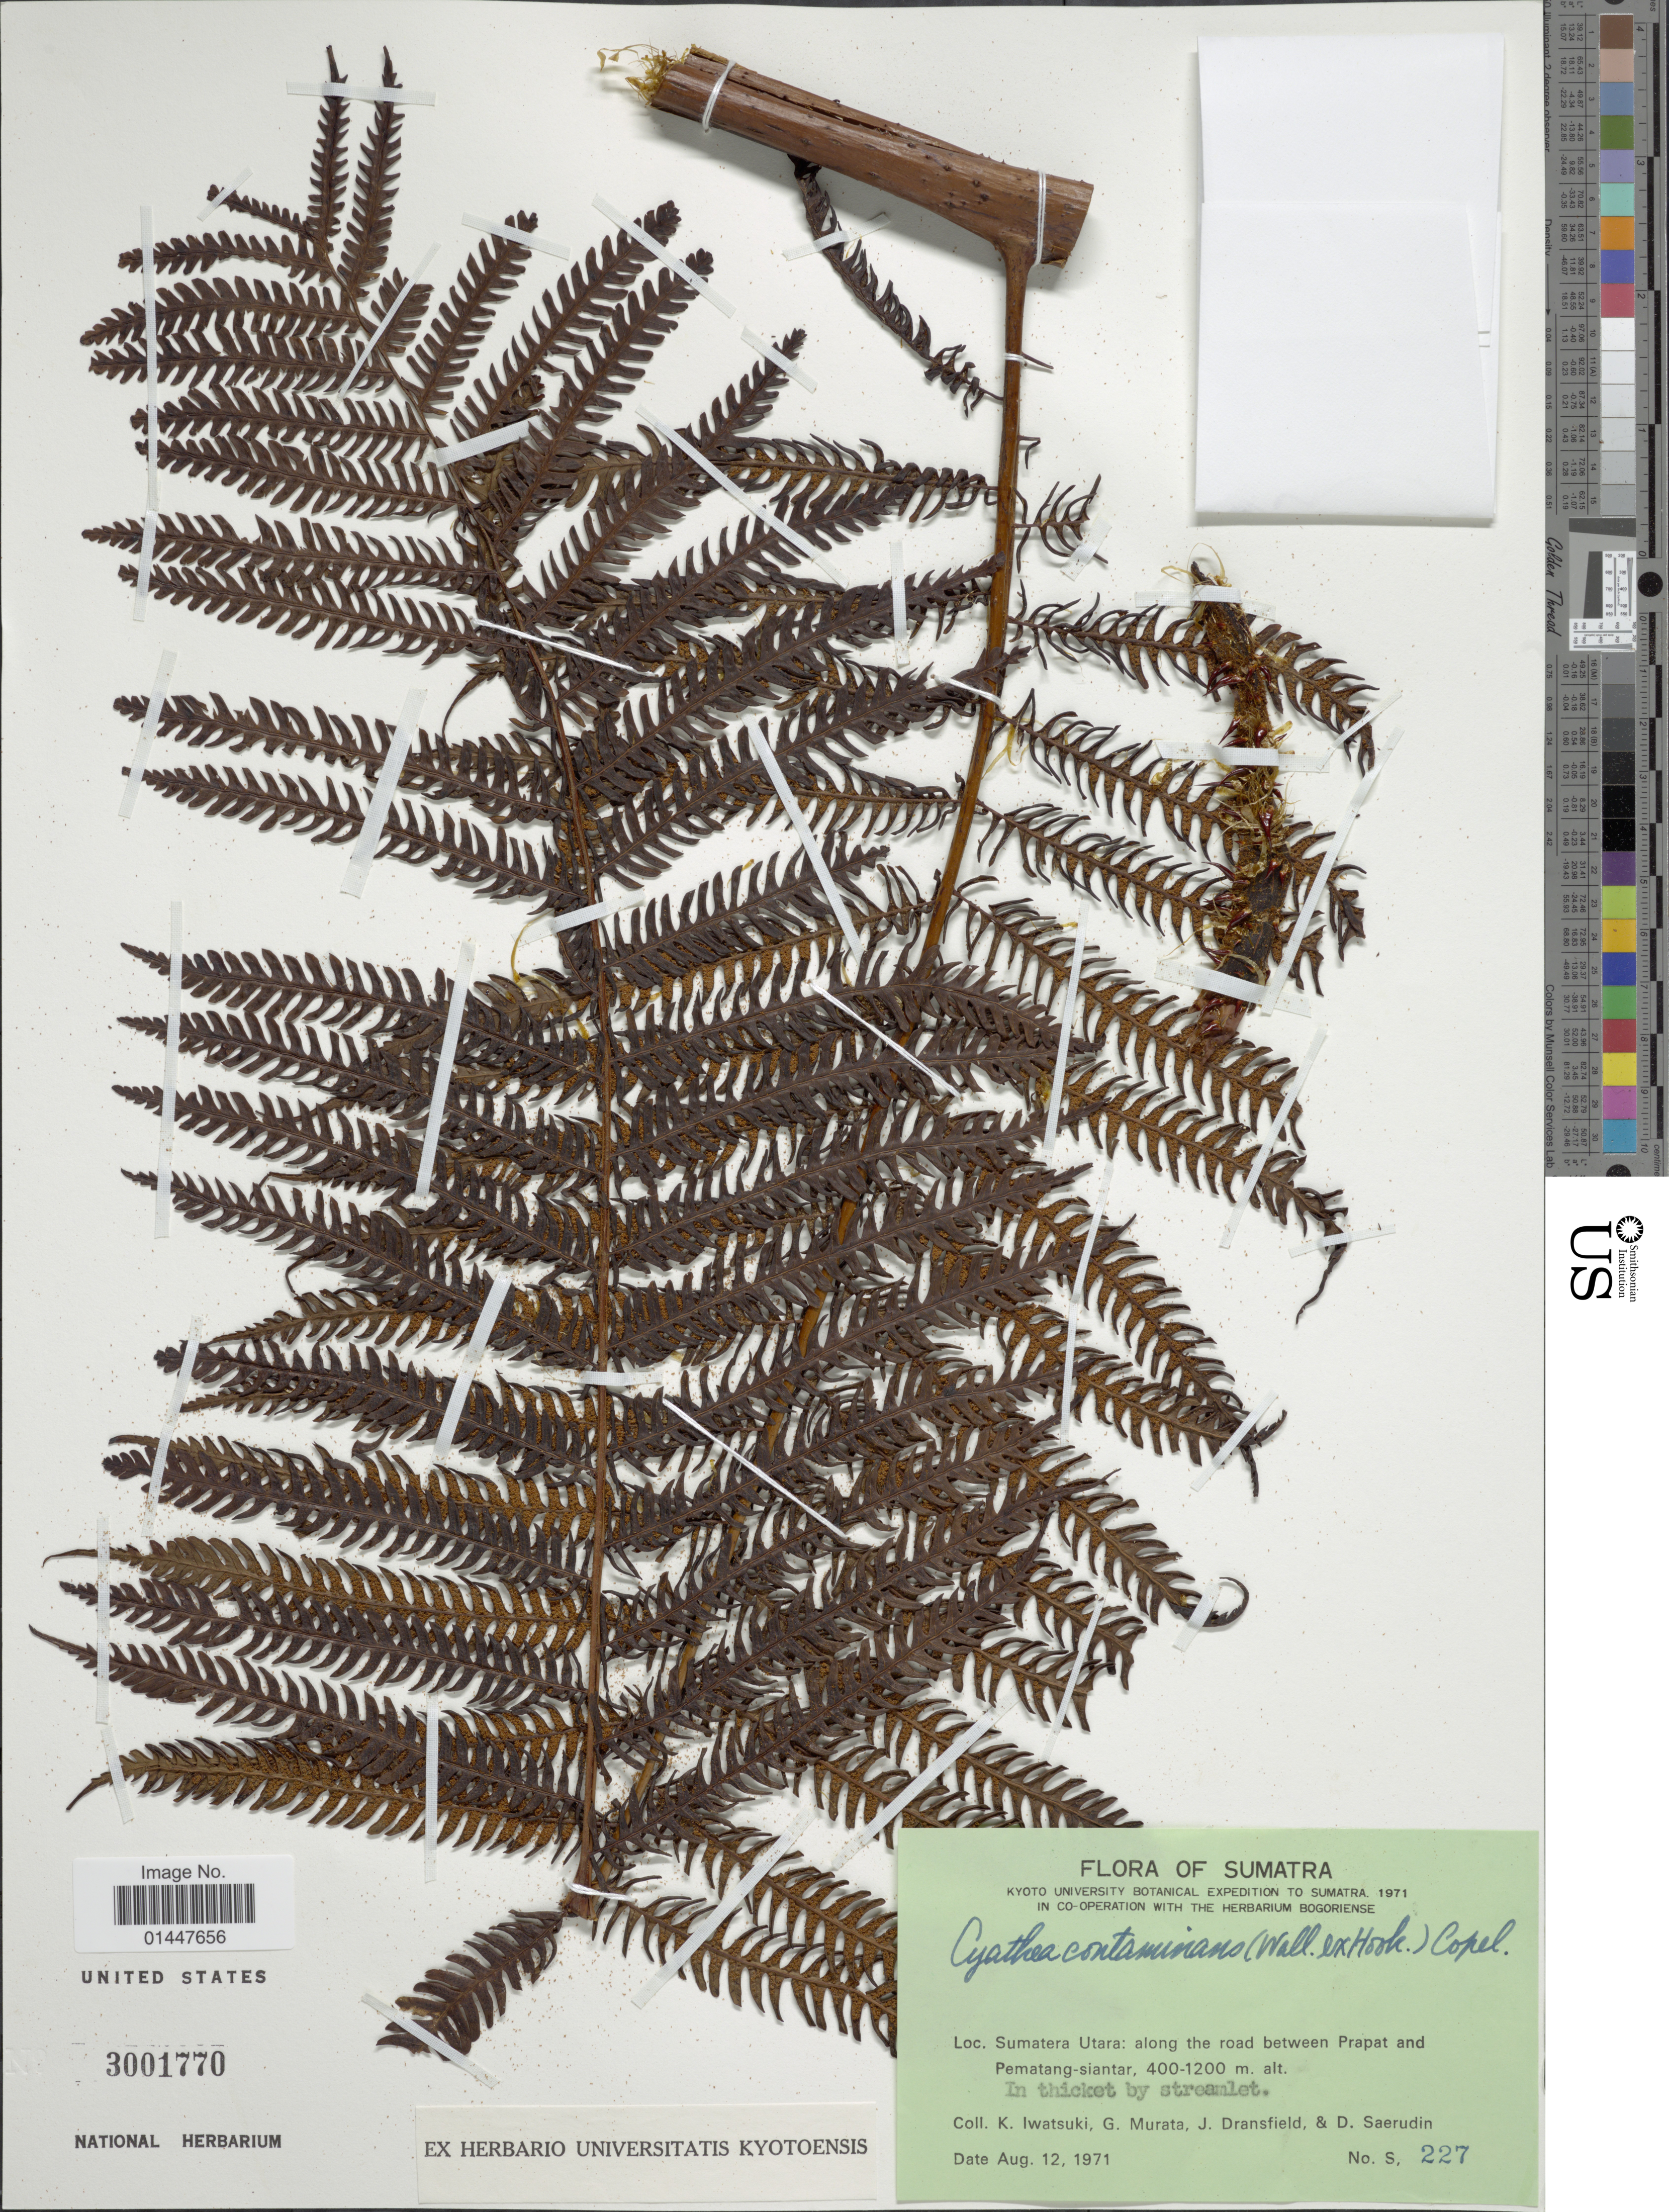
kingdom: Plantae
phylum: Tracheophyta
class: Polypodiopsida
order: Cyatheales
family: Cyatheaceae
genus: Sphaeropteris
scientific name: Sphaeropteris glauca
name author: (Blume) R.M. Tryon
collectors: K. Iwatsuki, G. Murata, J. Dransfield & D. Saerudin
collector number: S 227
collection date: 1971-08-12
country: Indonesia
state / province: Sumatra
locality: Sumatera Utara: along the road between Prapat and Pematang-siantar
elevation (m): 400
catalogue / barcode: US 3001770